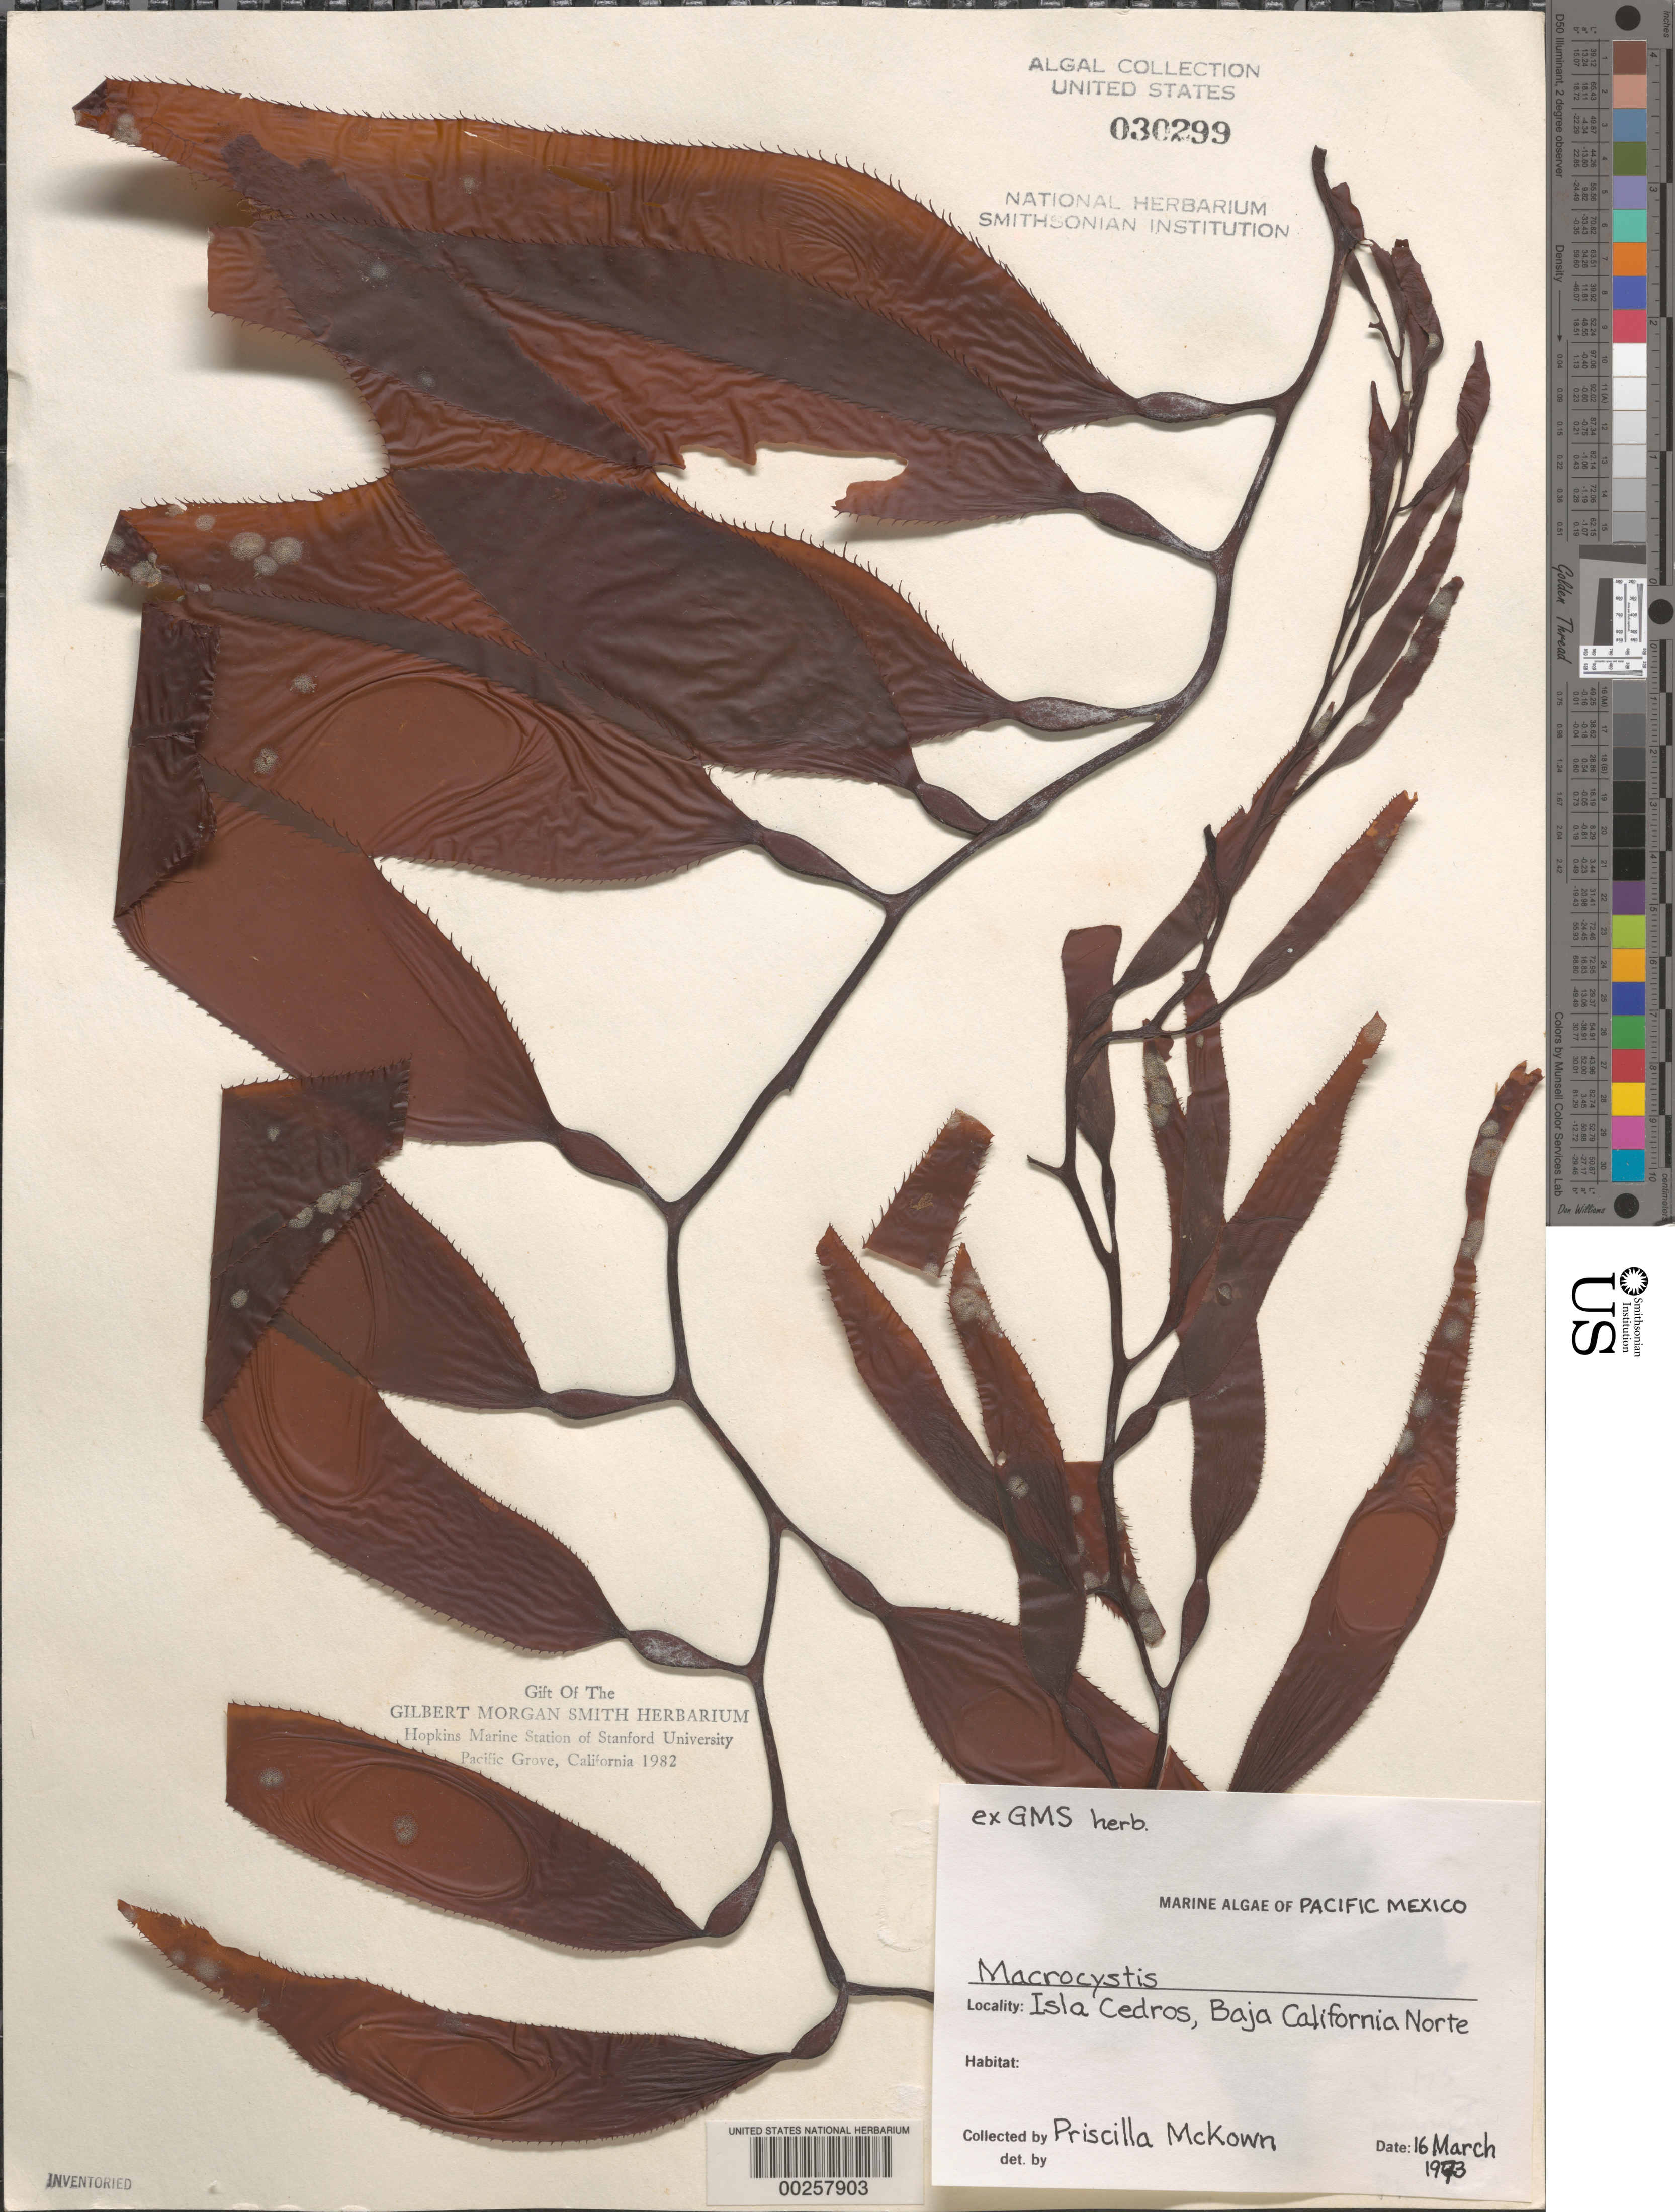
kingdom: Chromista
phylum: Ochrophyta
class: Phaeophyceae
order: Laminariales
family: Laminariaceae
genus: Macrocystis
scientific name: Macrocystis sp.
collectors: P. McKown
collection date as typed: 16 Mar 1973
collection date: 1973-03-16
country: Mexico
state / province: Baja California Norte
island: Isla Cedros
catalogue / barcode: US 30299